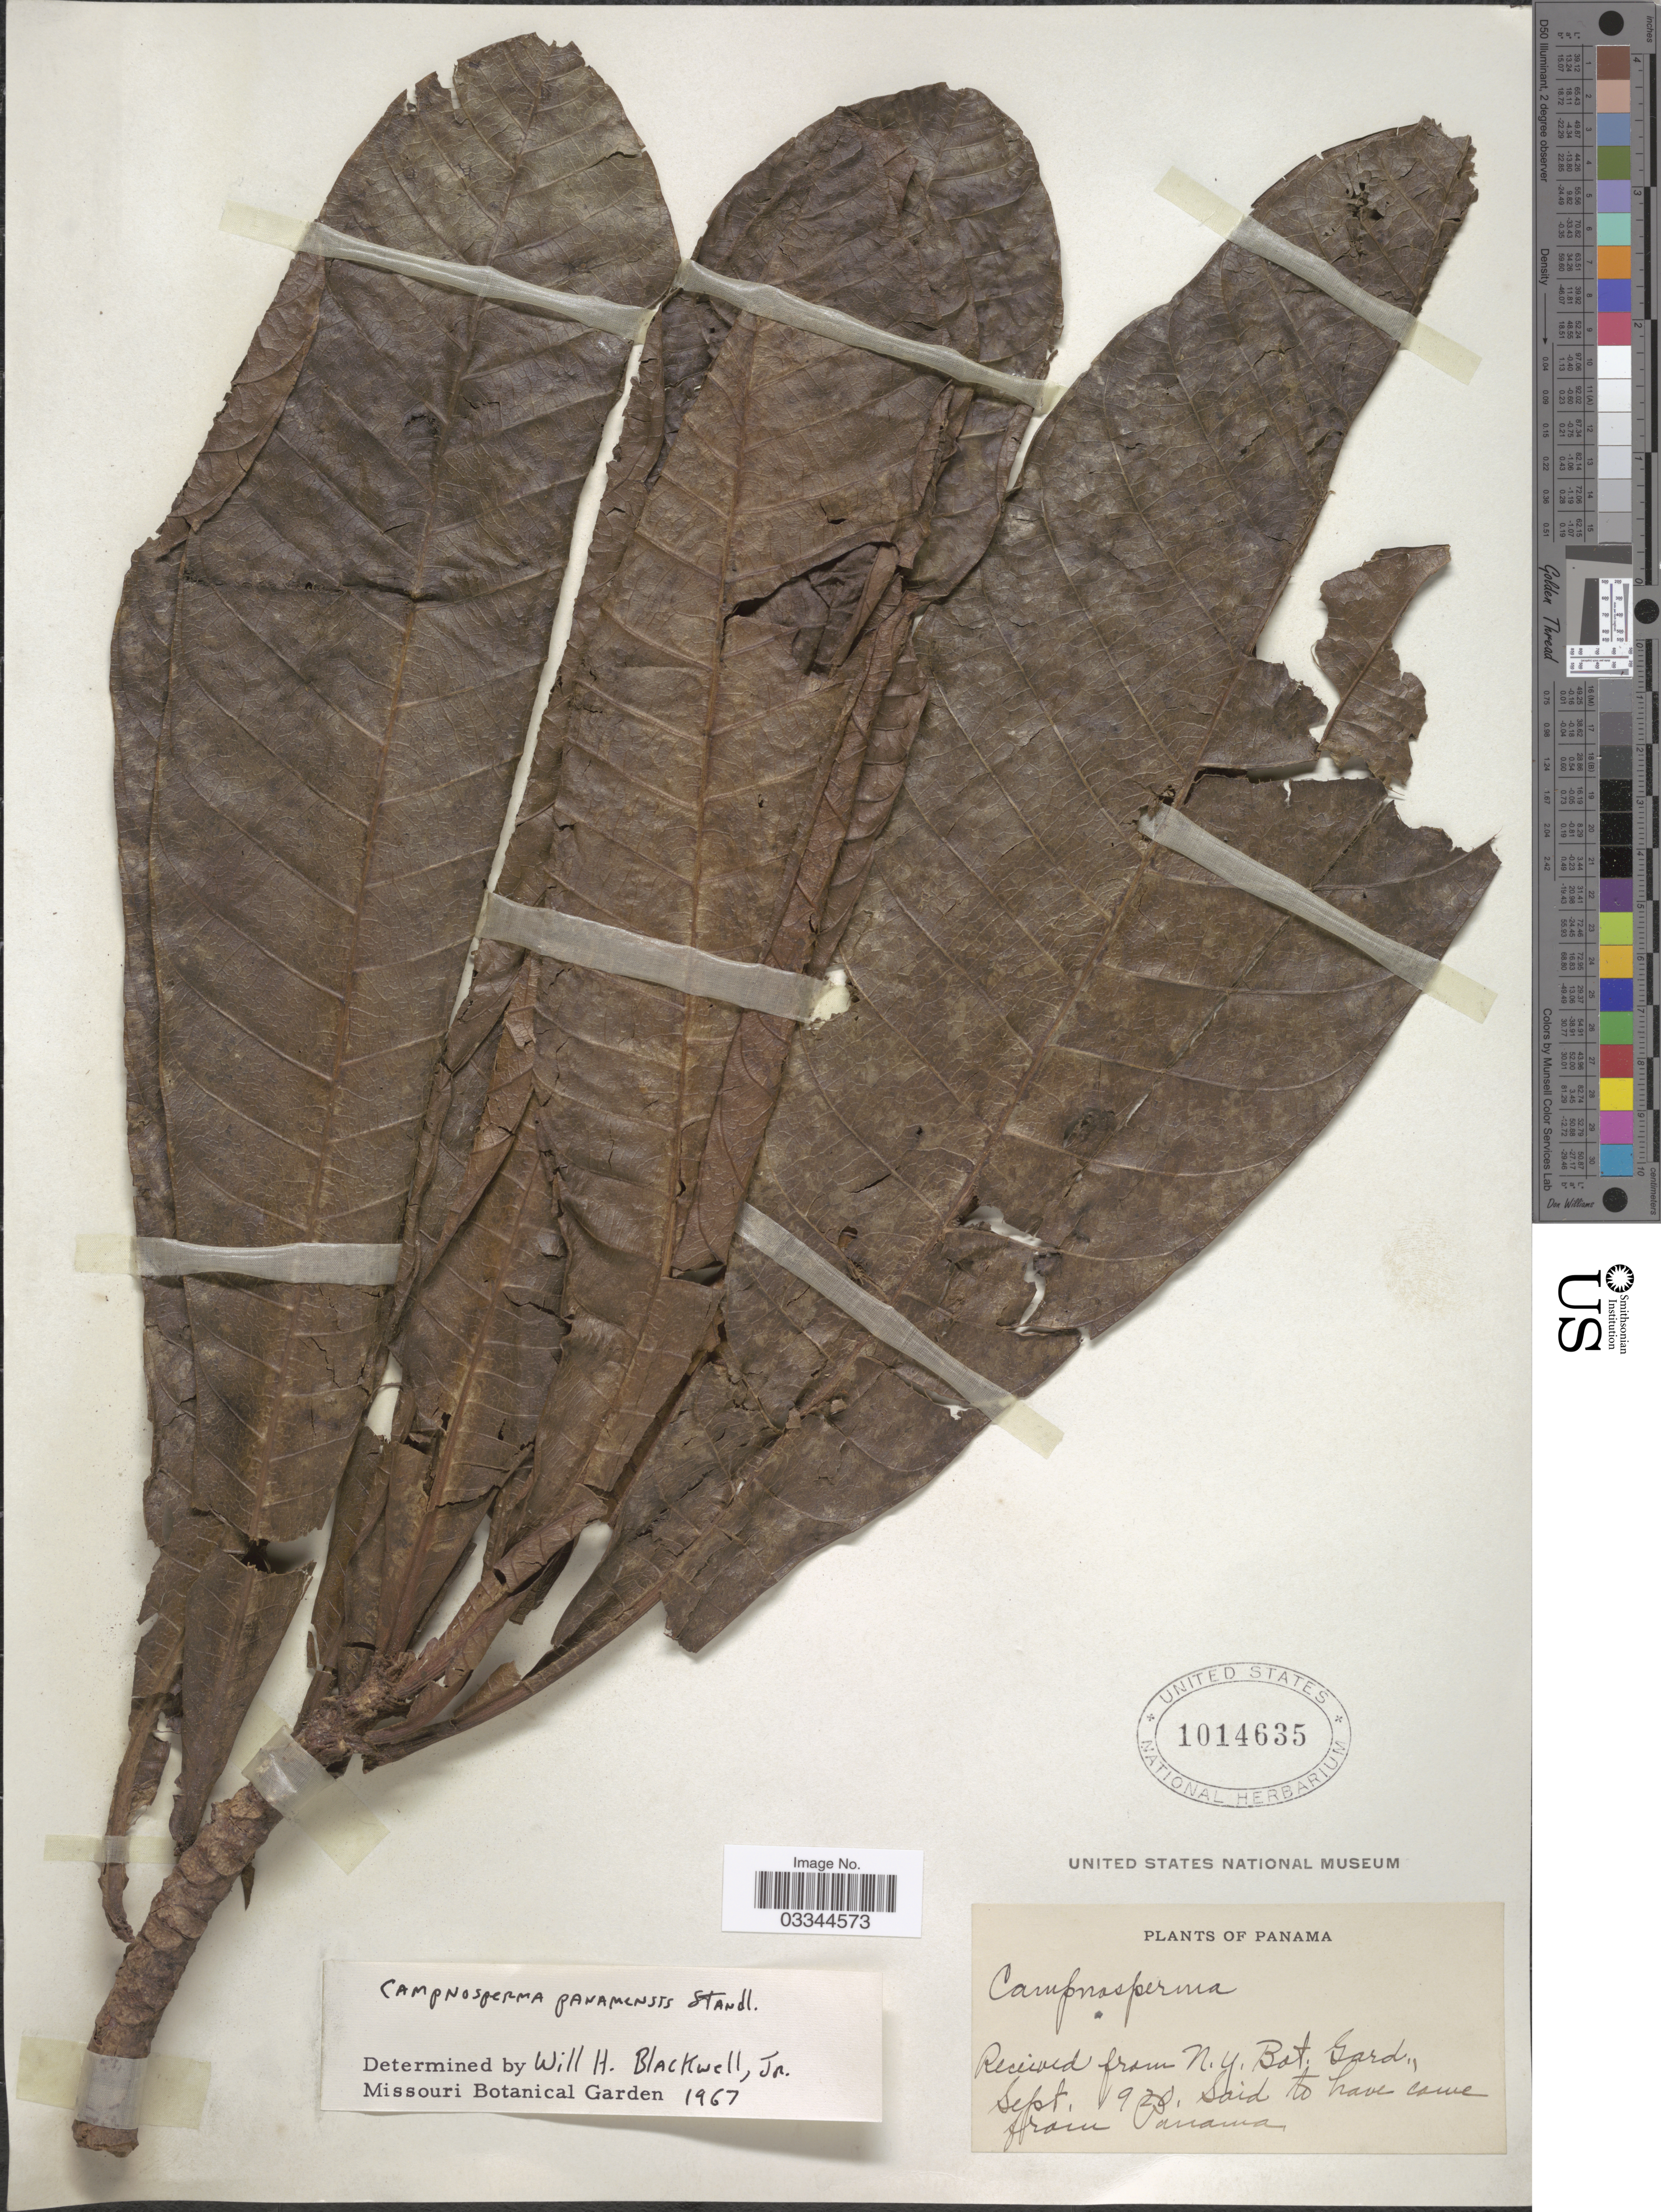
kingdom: Plantae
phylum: Tracheophyta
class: Magnoliopsida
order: Sapindales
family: Anacardiaceae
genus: Campnosperma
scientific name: Campnosperma panamense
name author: Standl.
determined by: Mitchell, John D.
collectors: New York Botanical Gardens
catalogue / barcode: US 1014635